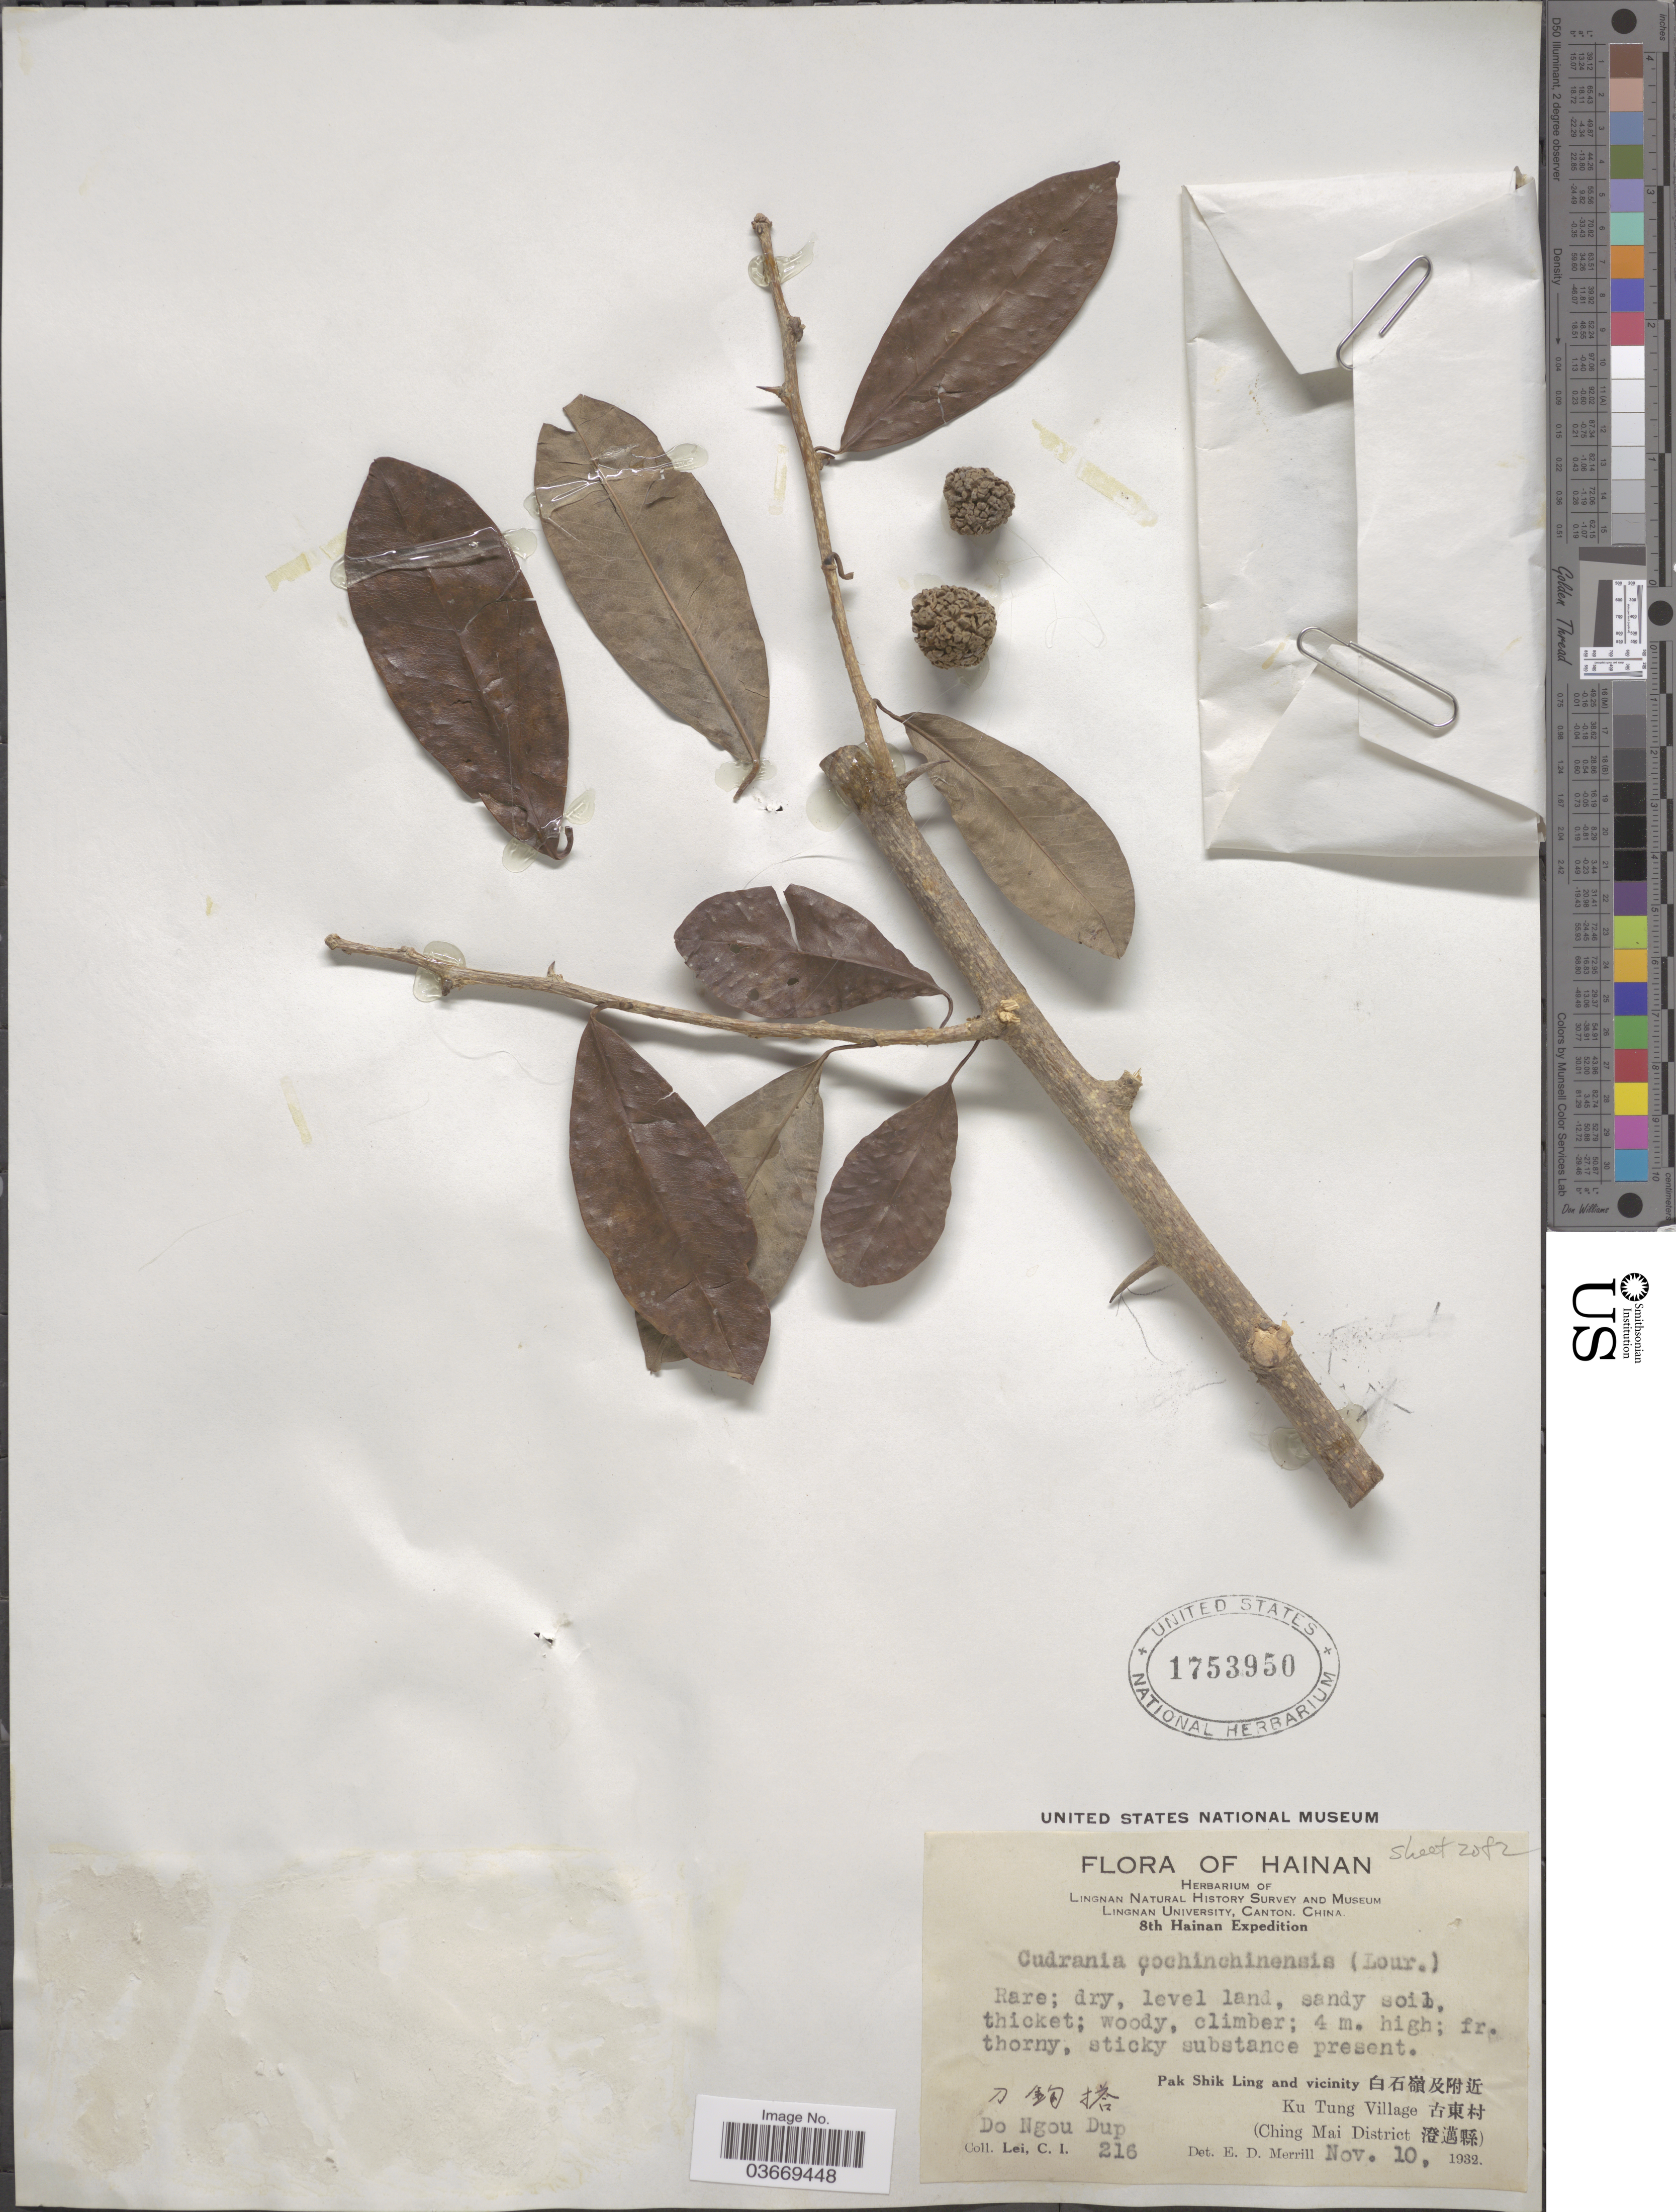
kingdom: Plantae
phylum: Tracheophyta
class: Magnoliopsida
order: Rosales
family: Moraceae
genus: Maclura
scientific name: Maclura cochinchinensis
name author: (Lour.) Corner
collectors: C. I. Lei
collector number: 216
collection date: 1932-11-10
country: China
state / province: Hainan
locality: Pak Shik Ling and vicinity X. Ku Tung Village X, (Ching Mai District X). Do Ngou Dup.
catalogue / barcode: US 1753950